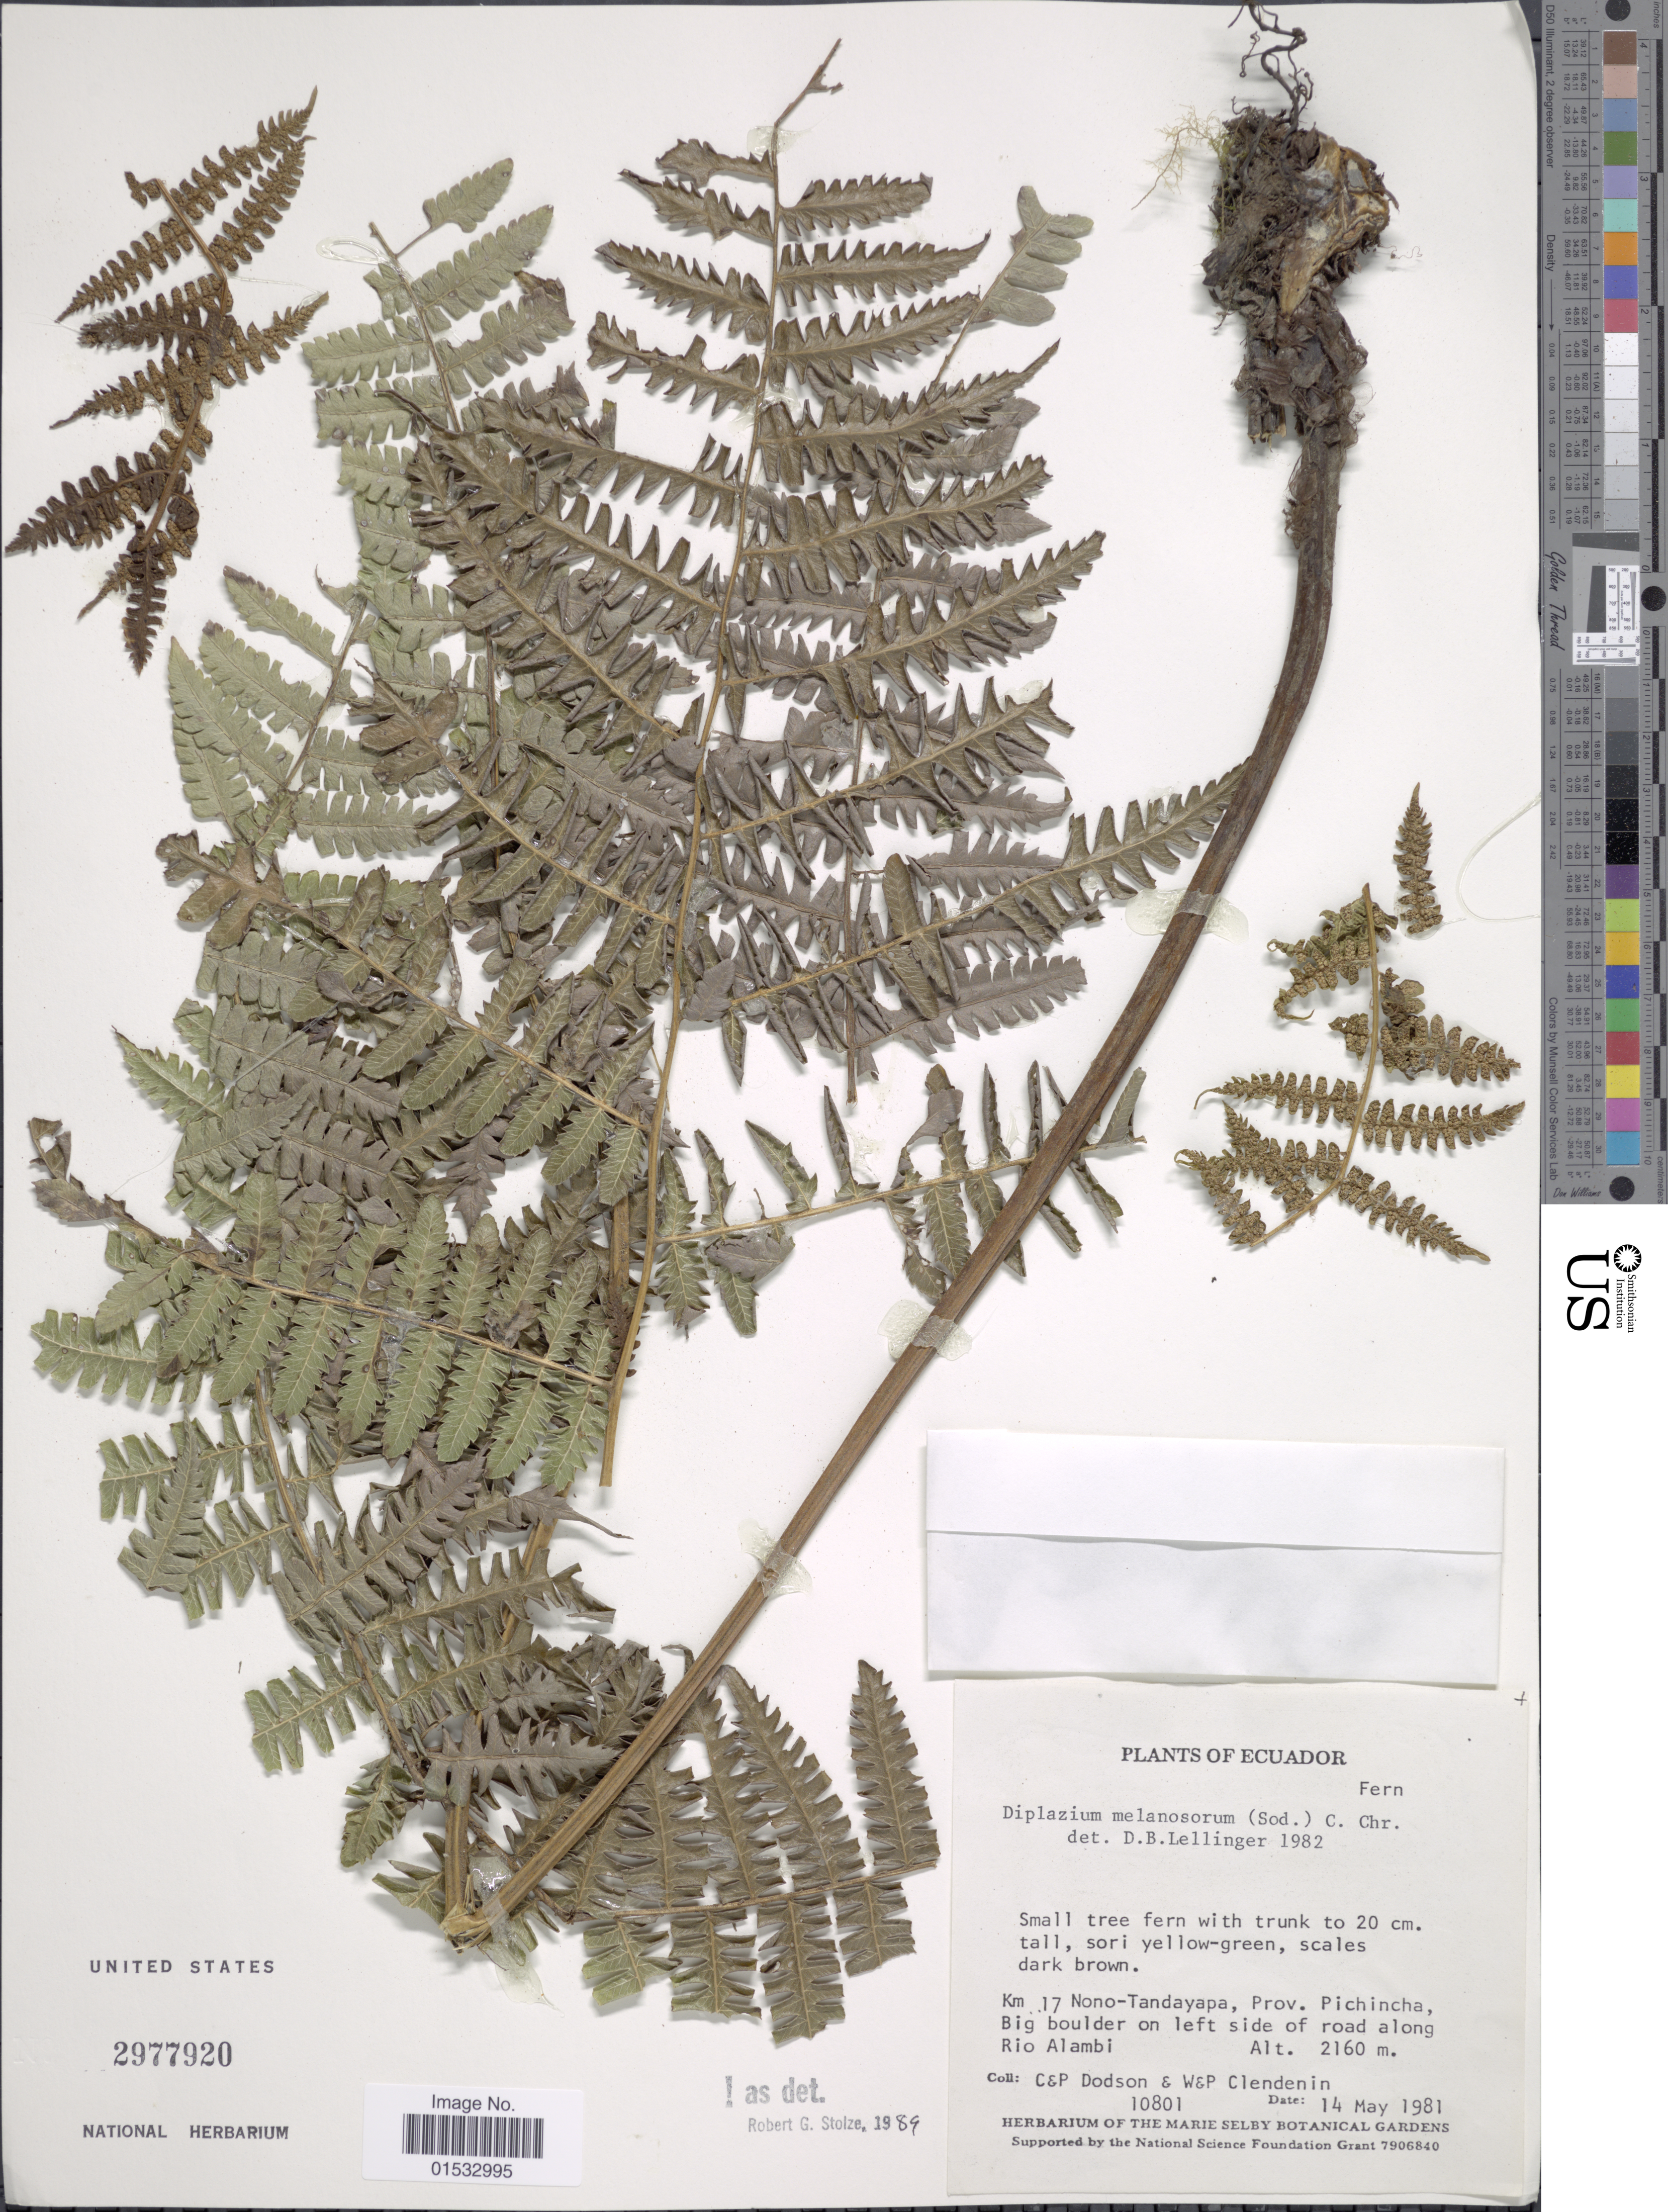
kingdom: Plantae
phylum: Tracheophyta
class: Polypodiopsida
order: Polypodiales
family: Athyriaceae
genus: Diplazium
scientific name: Diplazium melanosorum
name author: (Sodiro) C. Chr.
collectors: C. Dodson, P. M. Dodson, W. Clendenin & P. Clendenin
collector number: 10801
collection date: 1981-05-14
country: Ecuador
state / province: Pichincha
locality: Km. 17 Nono- Tandayapa, Big boulder on left side of road along Rio Alambi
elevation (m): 2160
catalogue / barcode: US 2977920